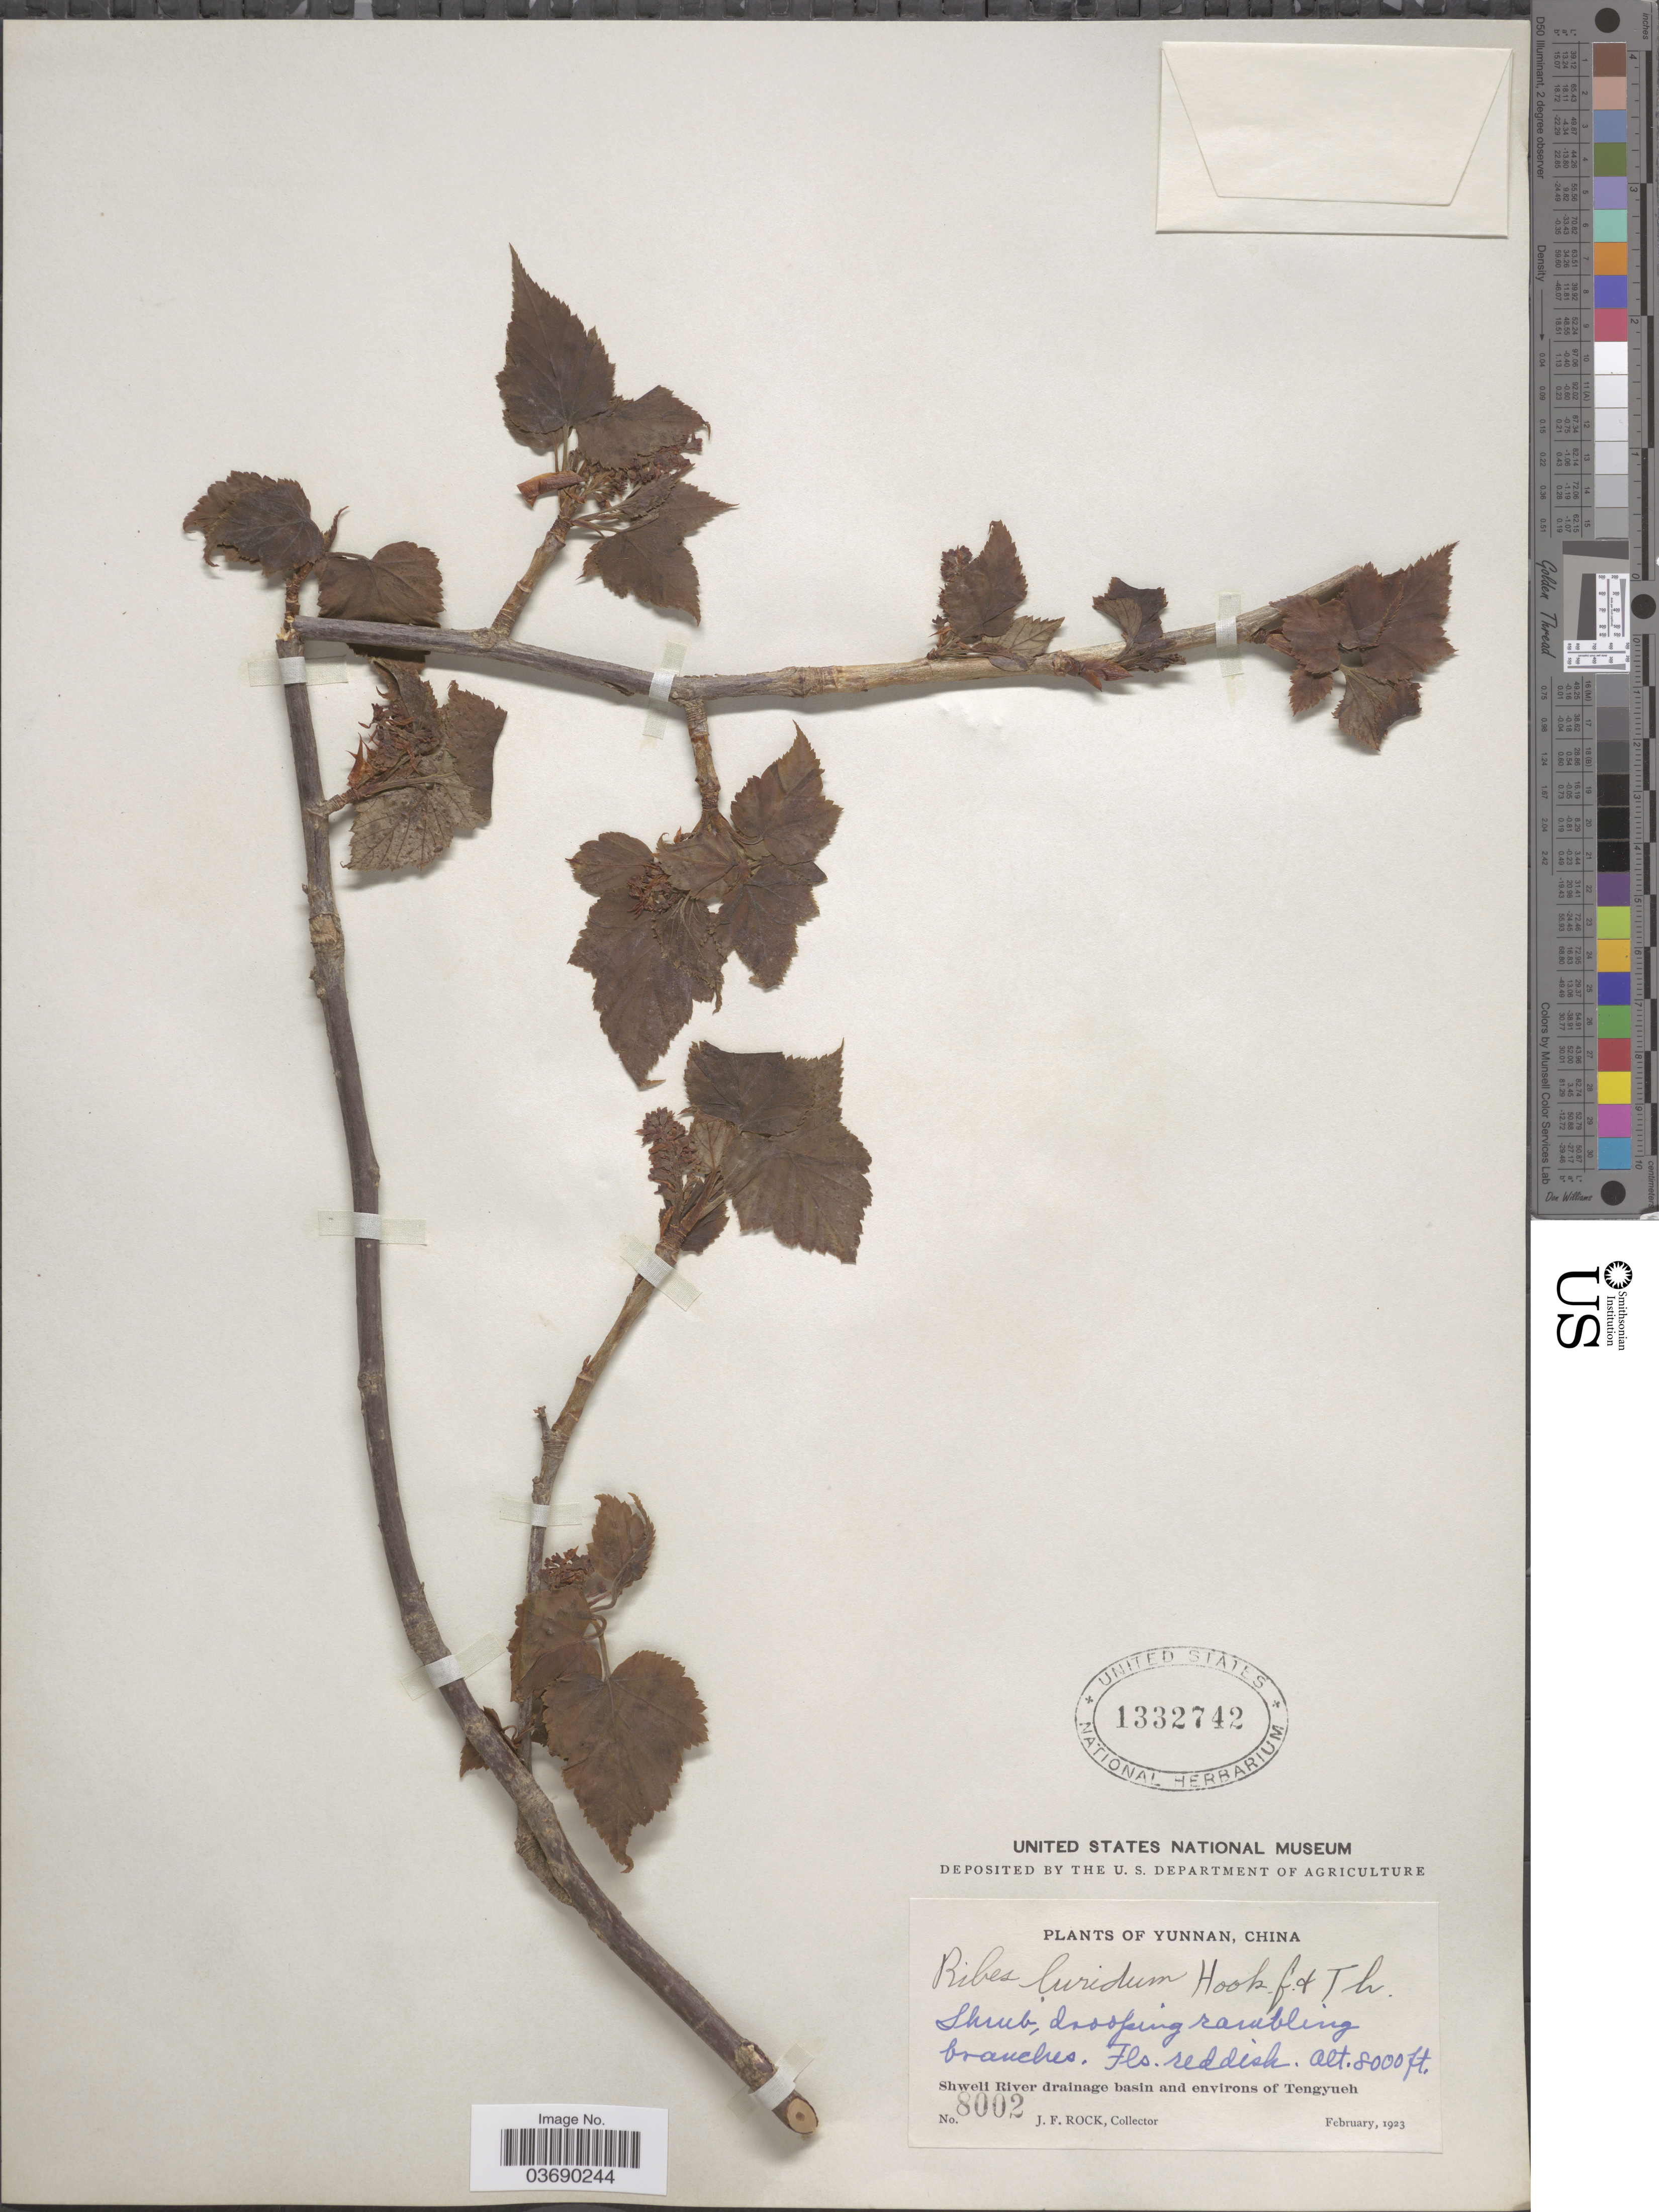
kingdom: Plantae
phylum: Tracheophyta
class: Magnoliopsida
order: Saxifragales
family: Grossulariaceae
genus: Ribes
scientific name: Ribes luridum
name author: Hook. f. & Thomson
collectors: J. Rock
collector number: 8002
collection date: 1923-02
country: China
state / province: Yunnan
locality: Shweli River drainage basin and environs of Tengyueh.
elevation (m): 2438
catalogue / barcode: US 1332742